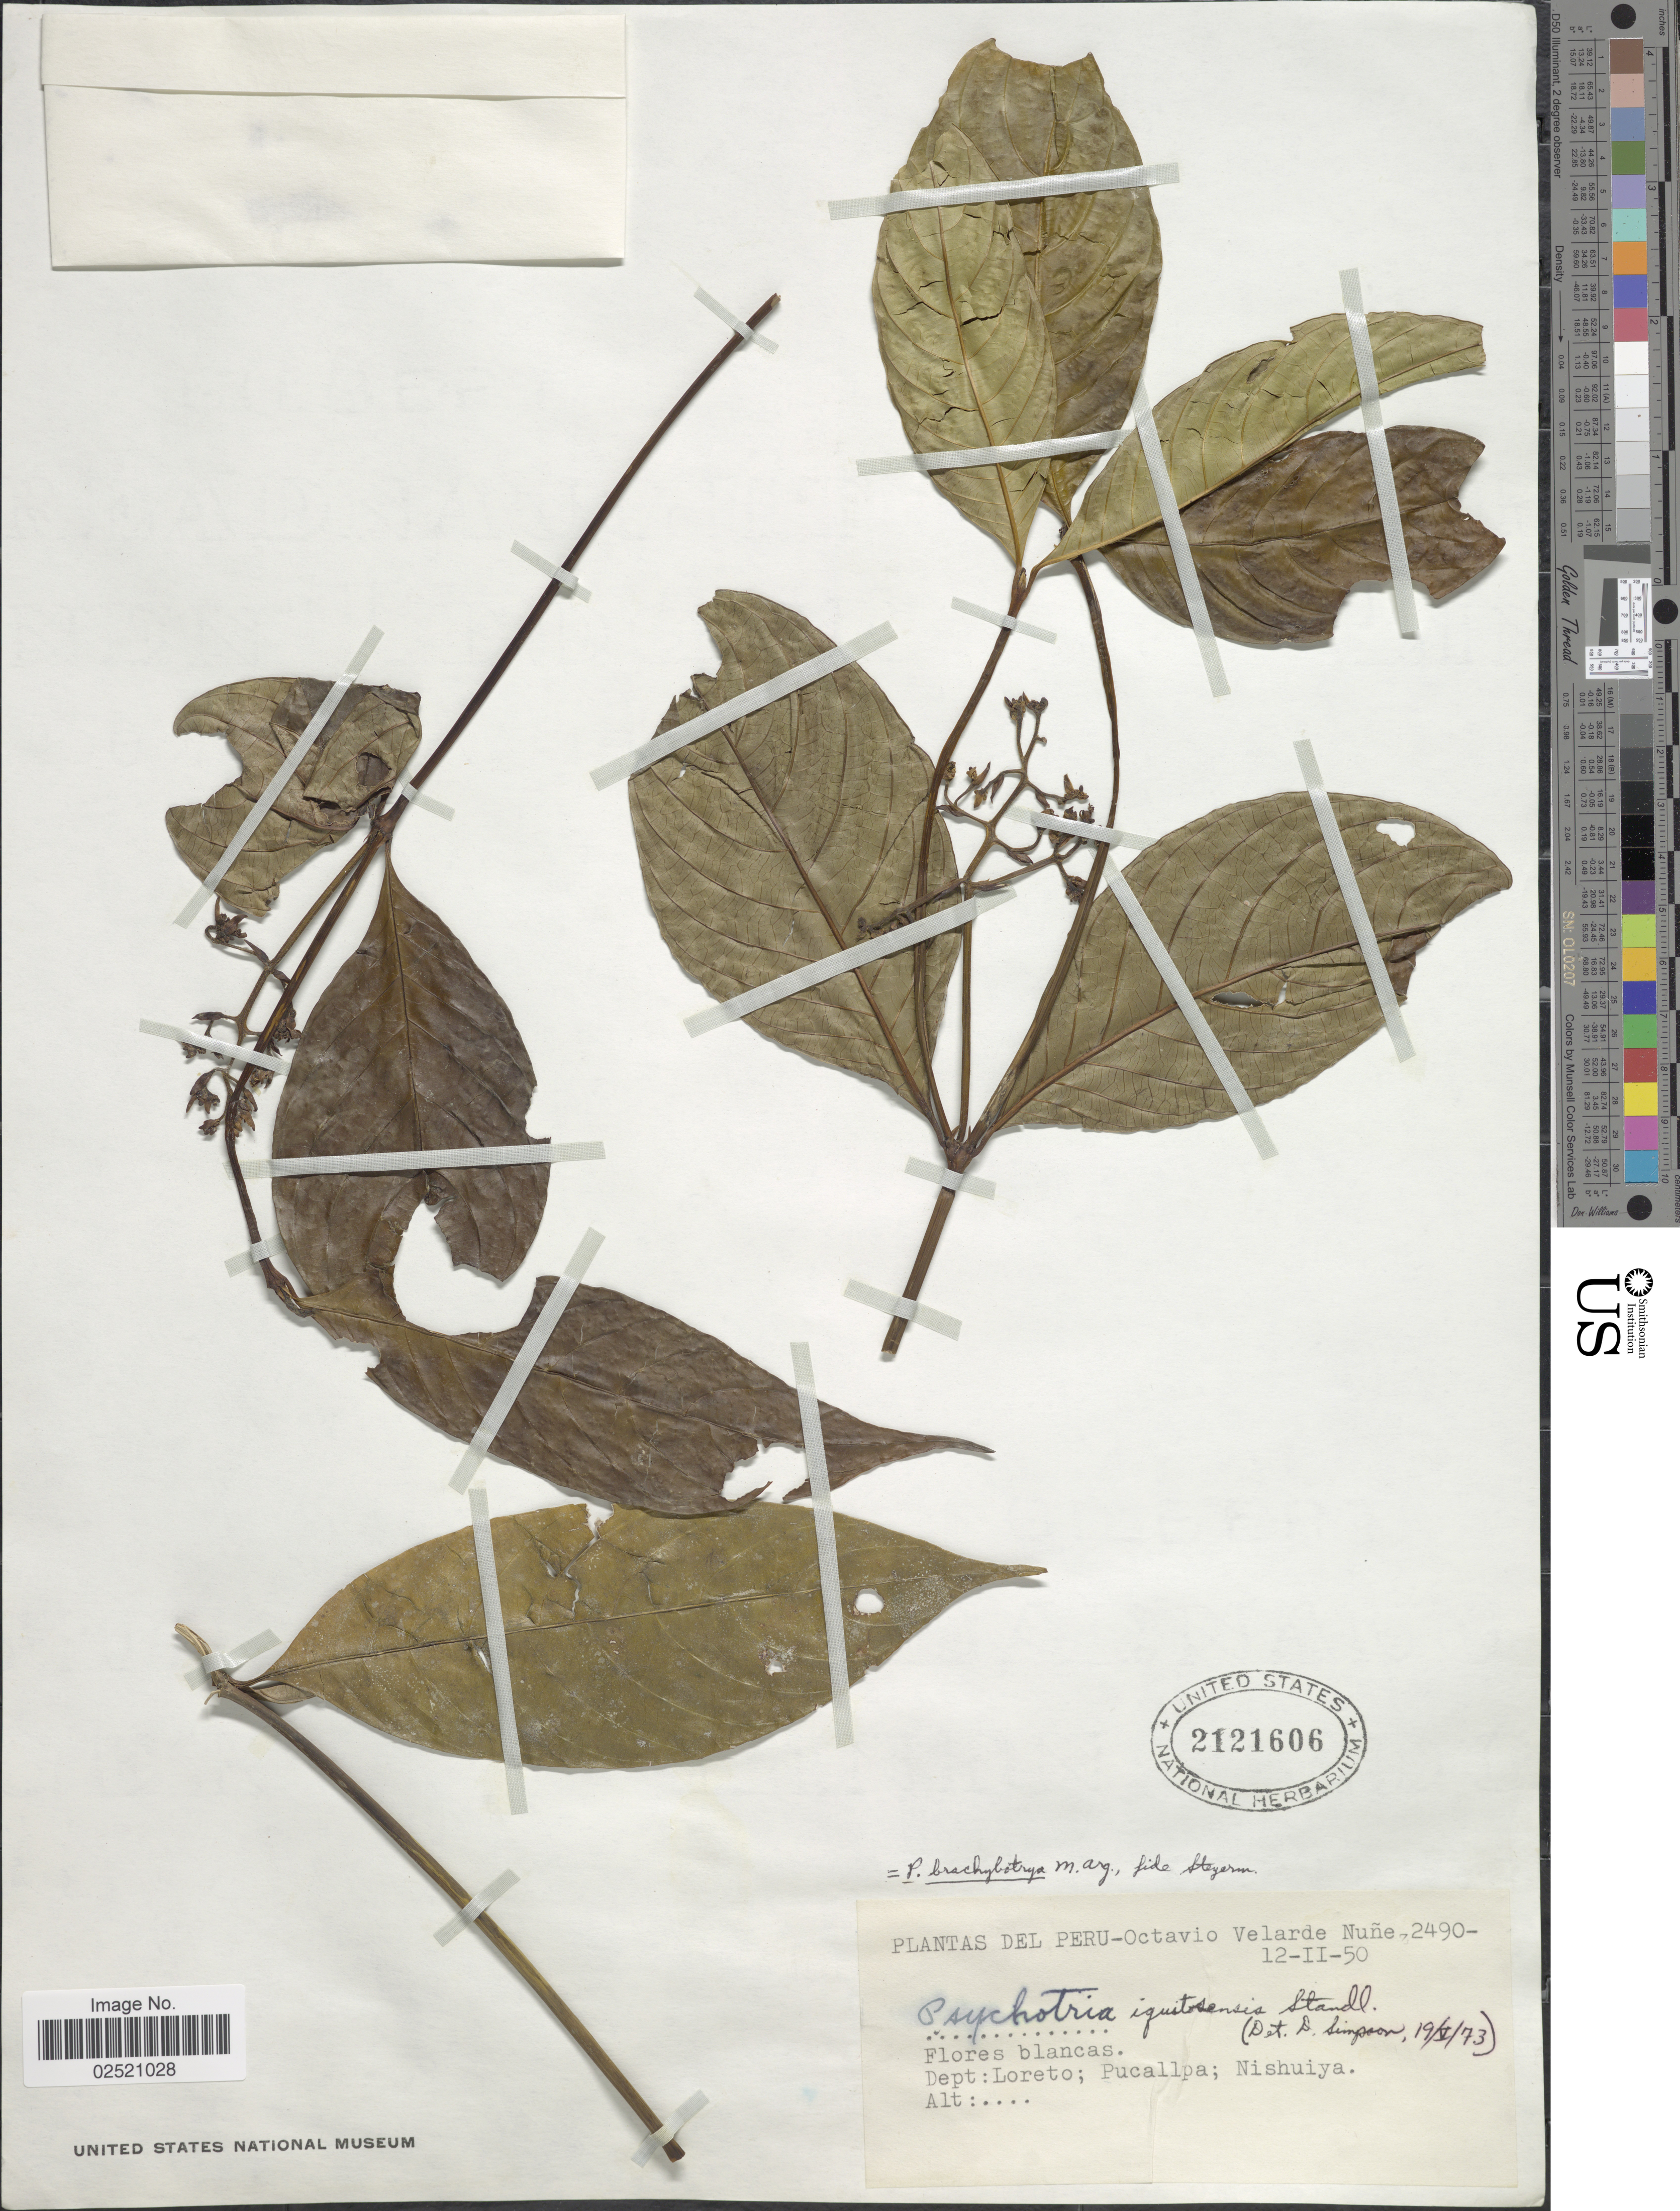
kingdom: Plantae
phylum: Tracheophyta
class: Magnoliopsida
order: Gentianales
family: Rubiaceae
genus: Psychotria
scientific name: Psychotria brachybotrya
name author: Müll. Arg.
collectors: O. Velarde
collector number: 2490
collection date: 1950-02-12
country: Peru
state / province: Loreto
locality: Pucallpa; Nishuiya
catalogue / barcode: US 2121606